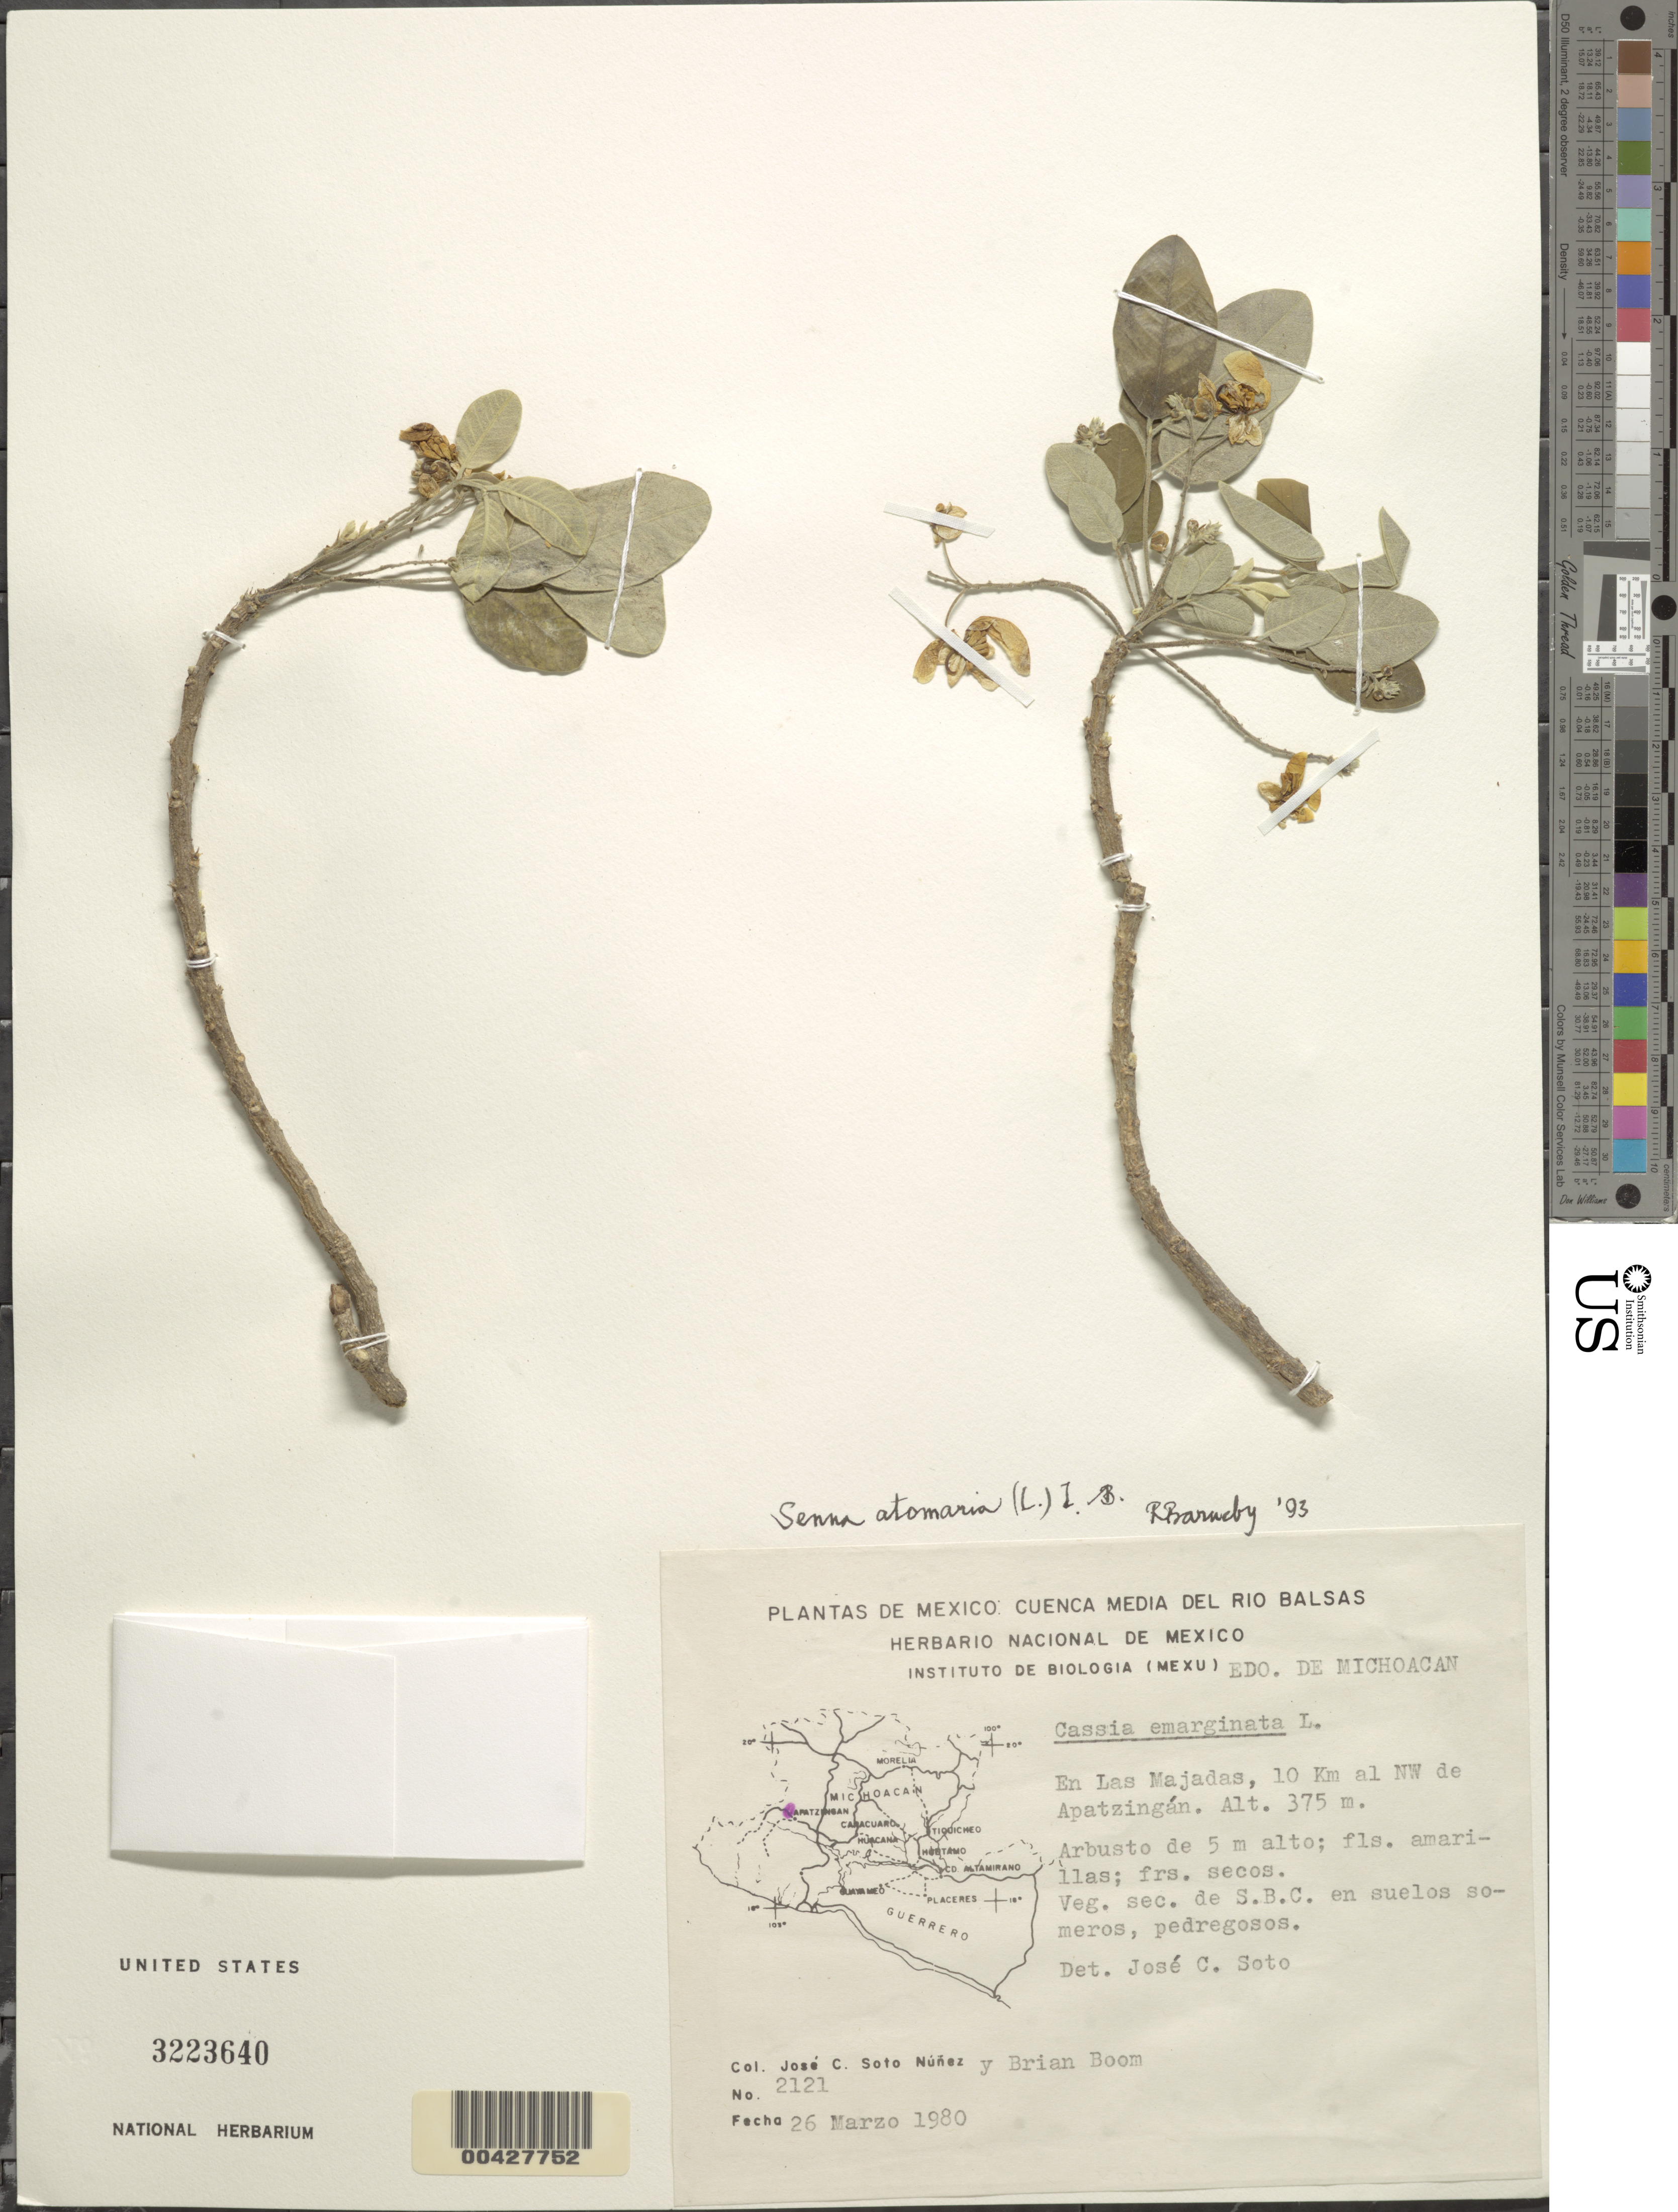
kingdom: Plantae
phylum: Tracheophyta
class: Magnoliopsida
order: Fabales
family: Fabaceae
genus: Senna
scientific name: Senna atomaria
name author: (L.) H.S. Irwin & Barneby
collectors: J. C. Soto Núñez & B. M. Boom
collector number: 2121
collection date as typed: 26 Mar 1980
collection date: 1980-03-26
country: Mexico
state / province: Michoacán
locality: Las Majadas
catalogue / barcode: US 3223640